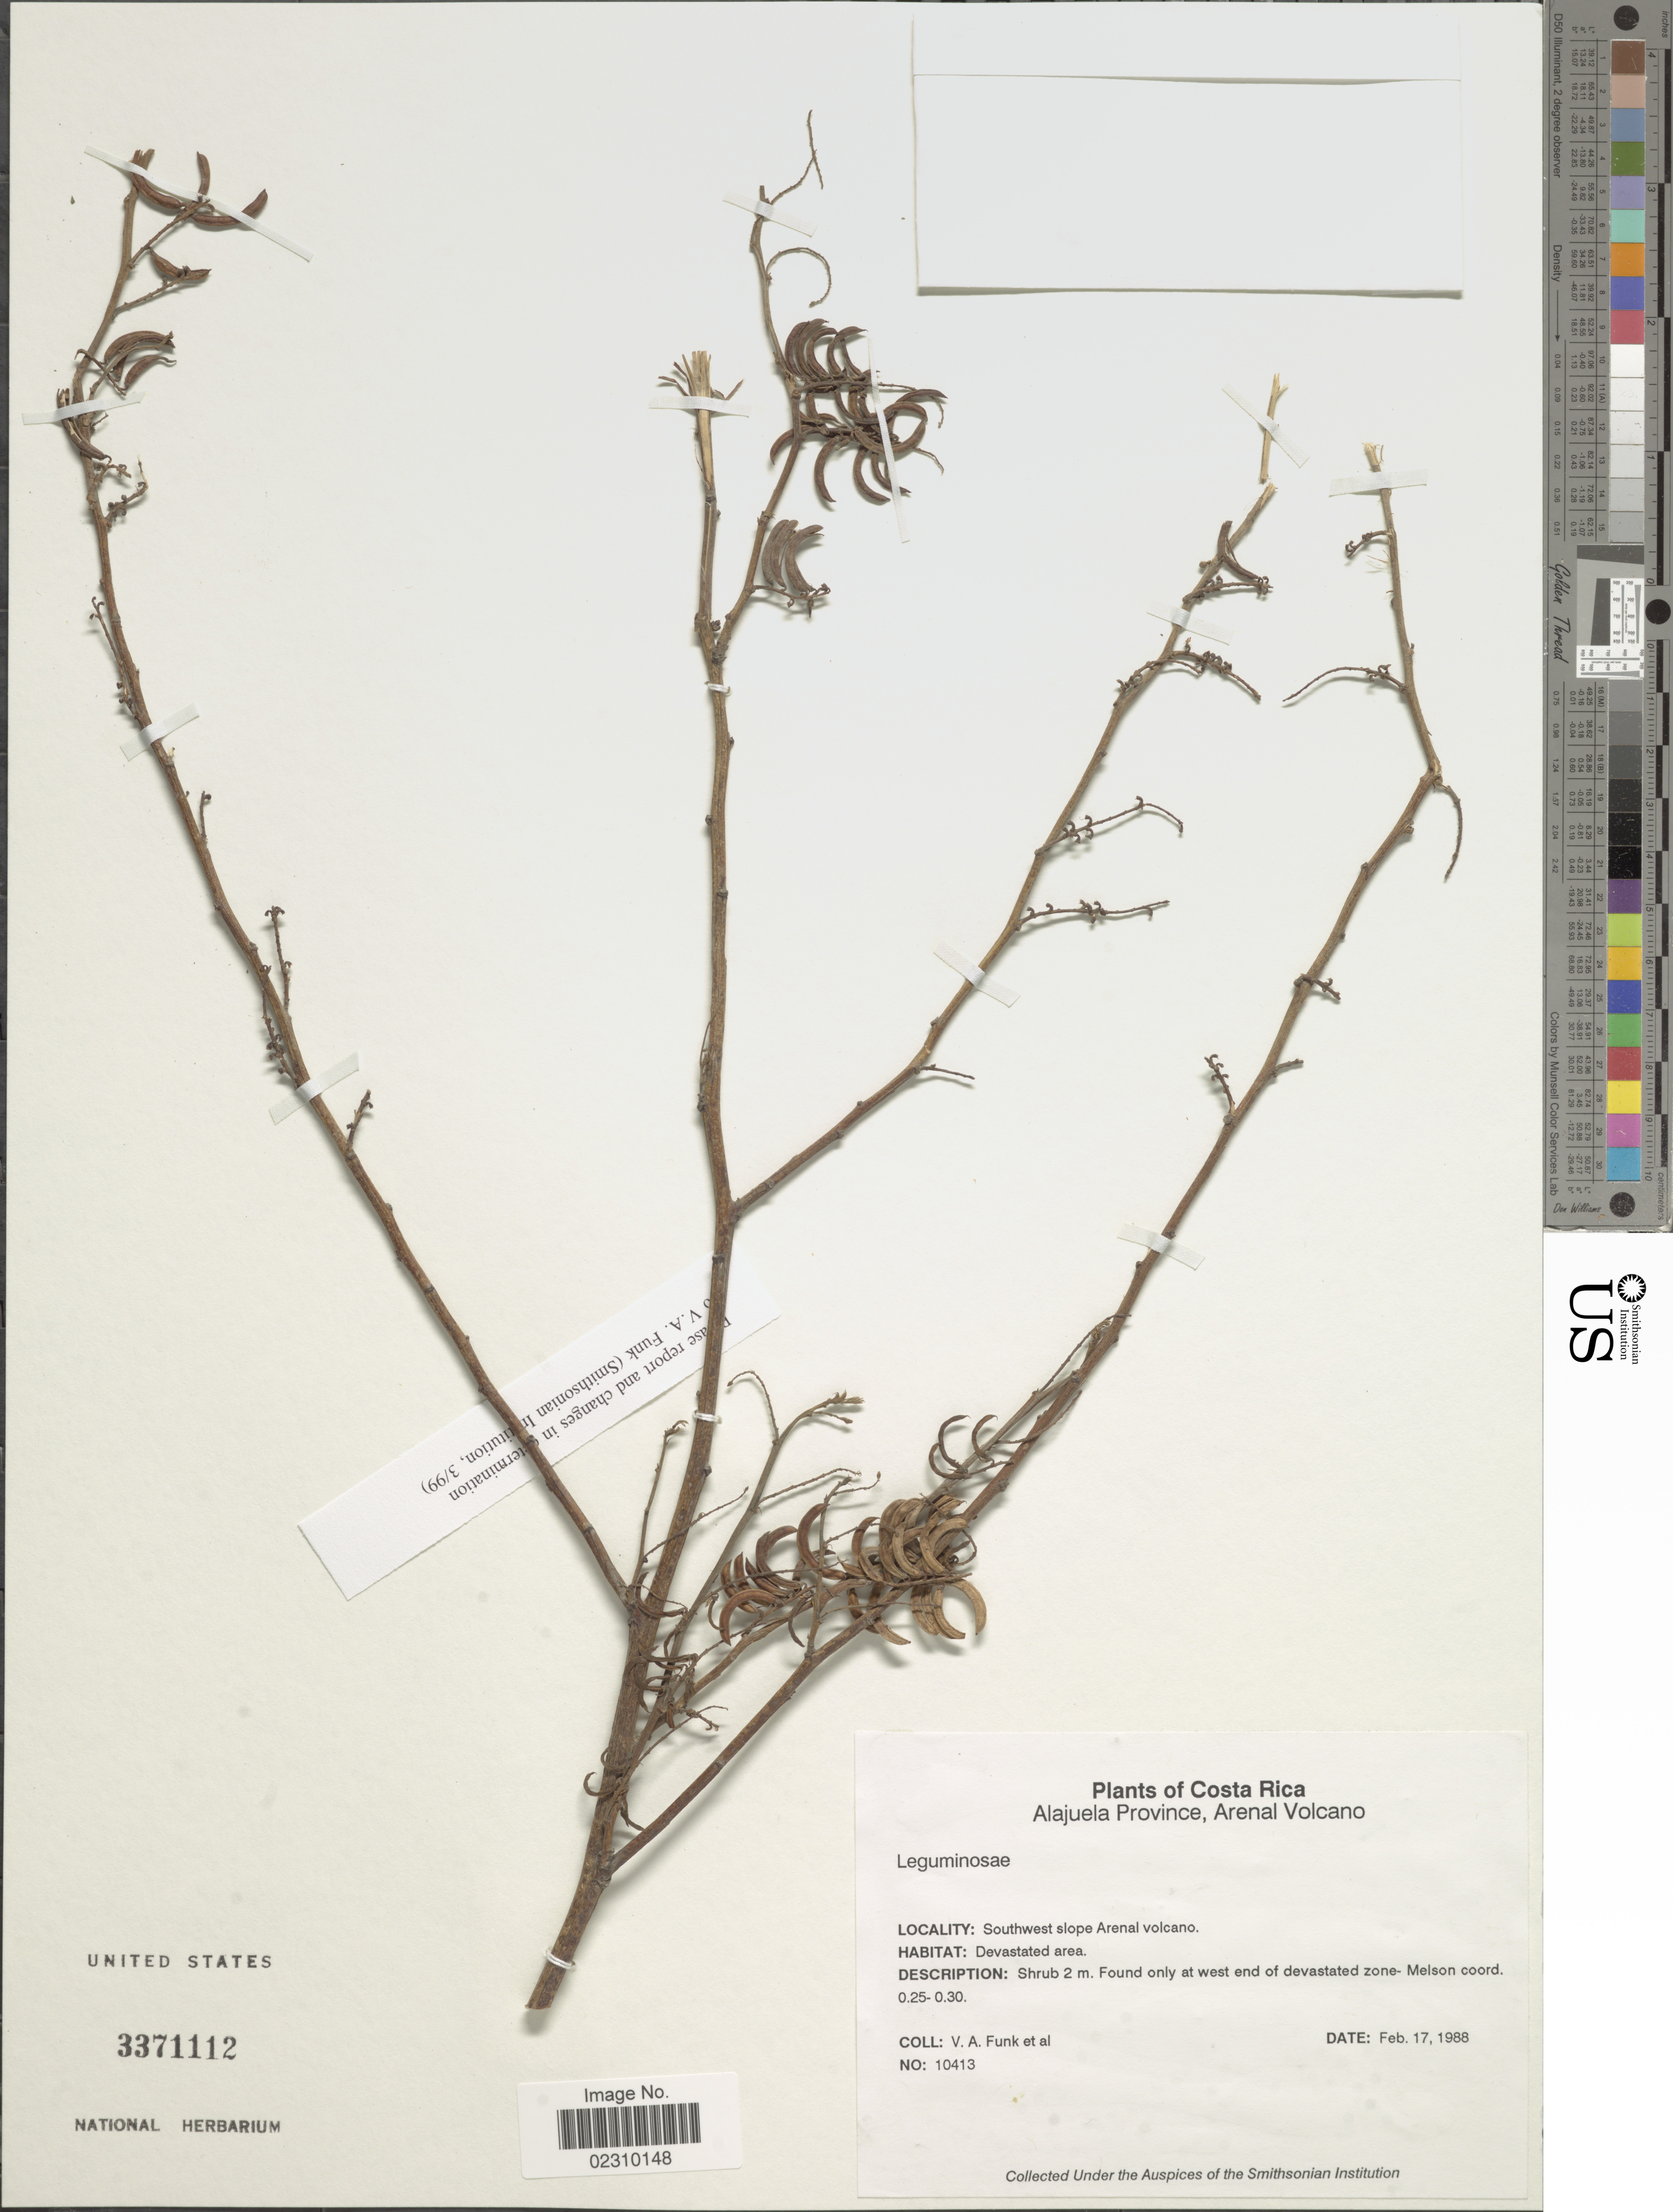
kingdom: Plantae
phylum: Tracheophyta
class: Magnoliopsida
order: Fabales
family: Fabaceae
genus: Indigofera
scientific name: Indigofera sp.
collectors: V. Funk & et al.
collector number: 10413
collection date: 1988-02-17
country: Costa Rica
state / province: Alajuela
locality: Costa Rica, Alajuela Province, Arenal Volcano. Southwest slope Arenal volcano.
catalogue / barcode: US 3371112